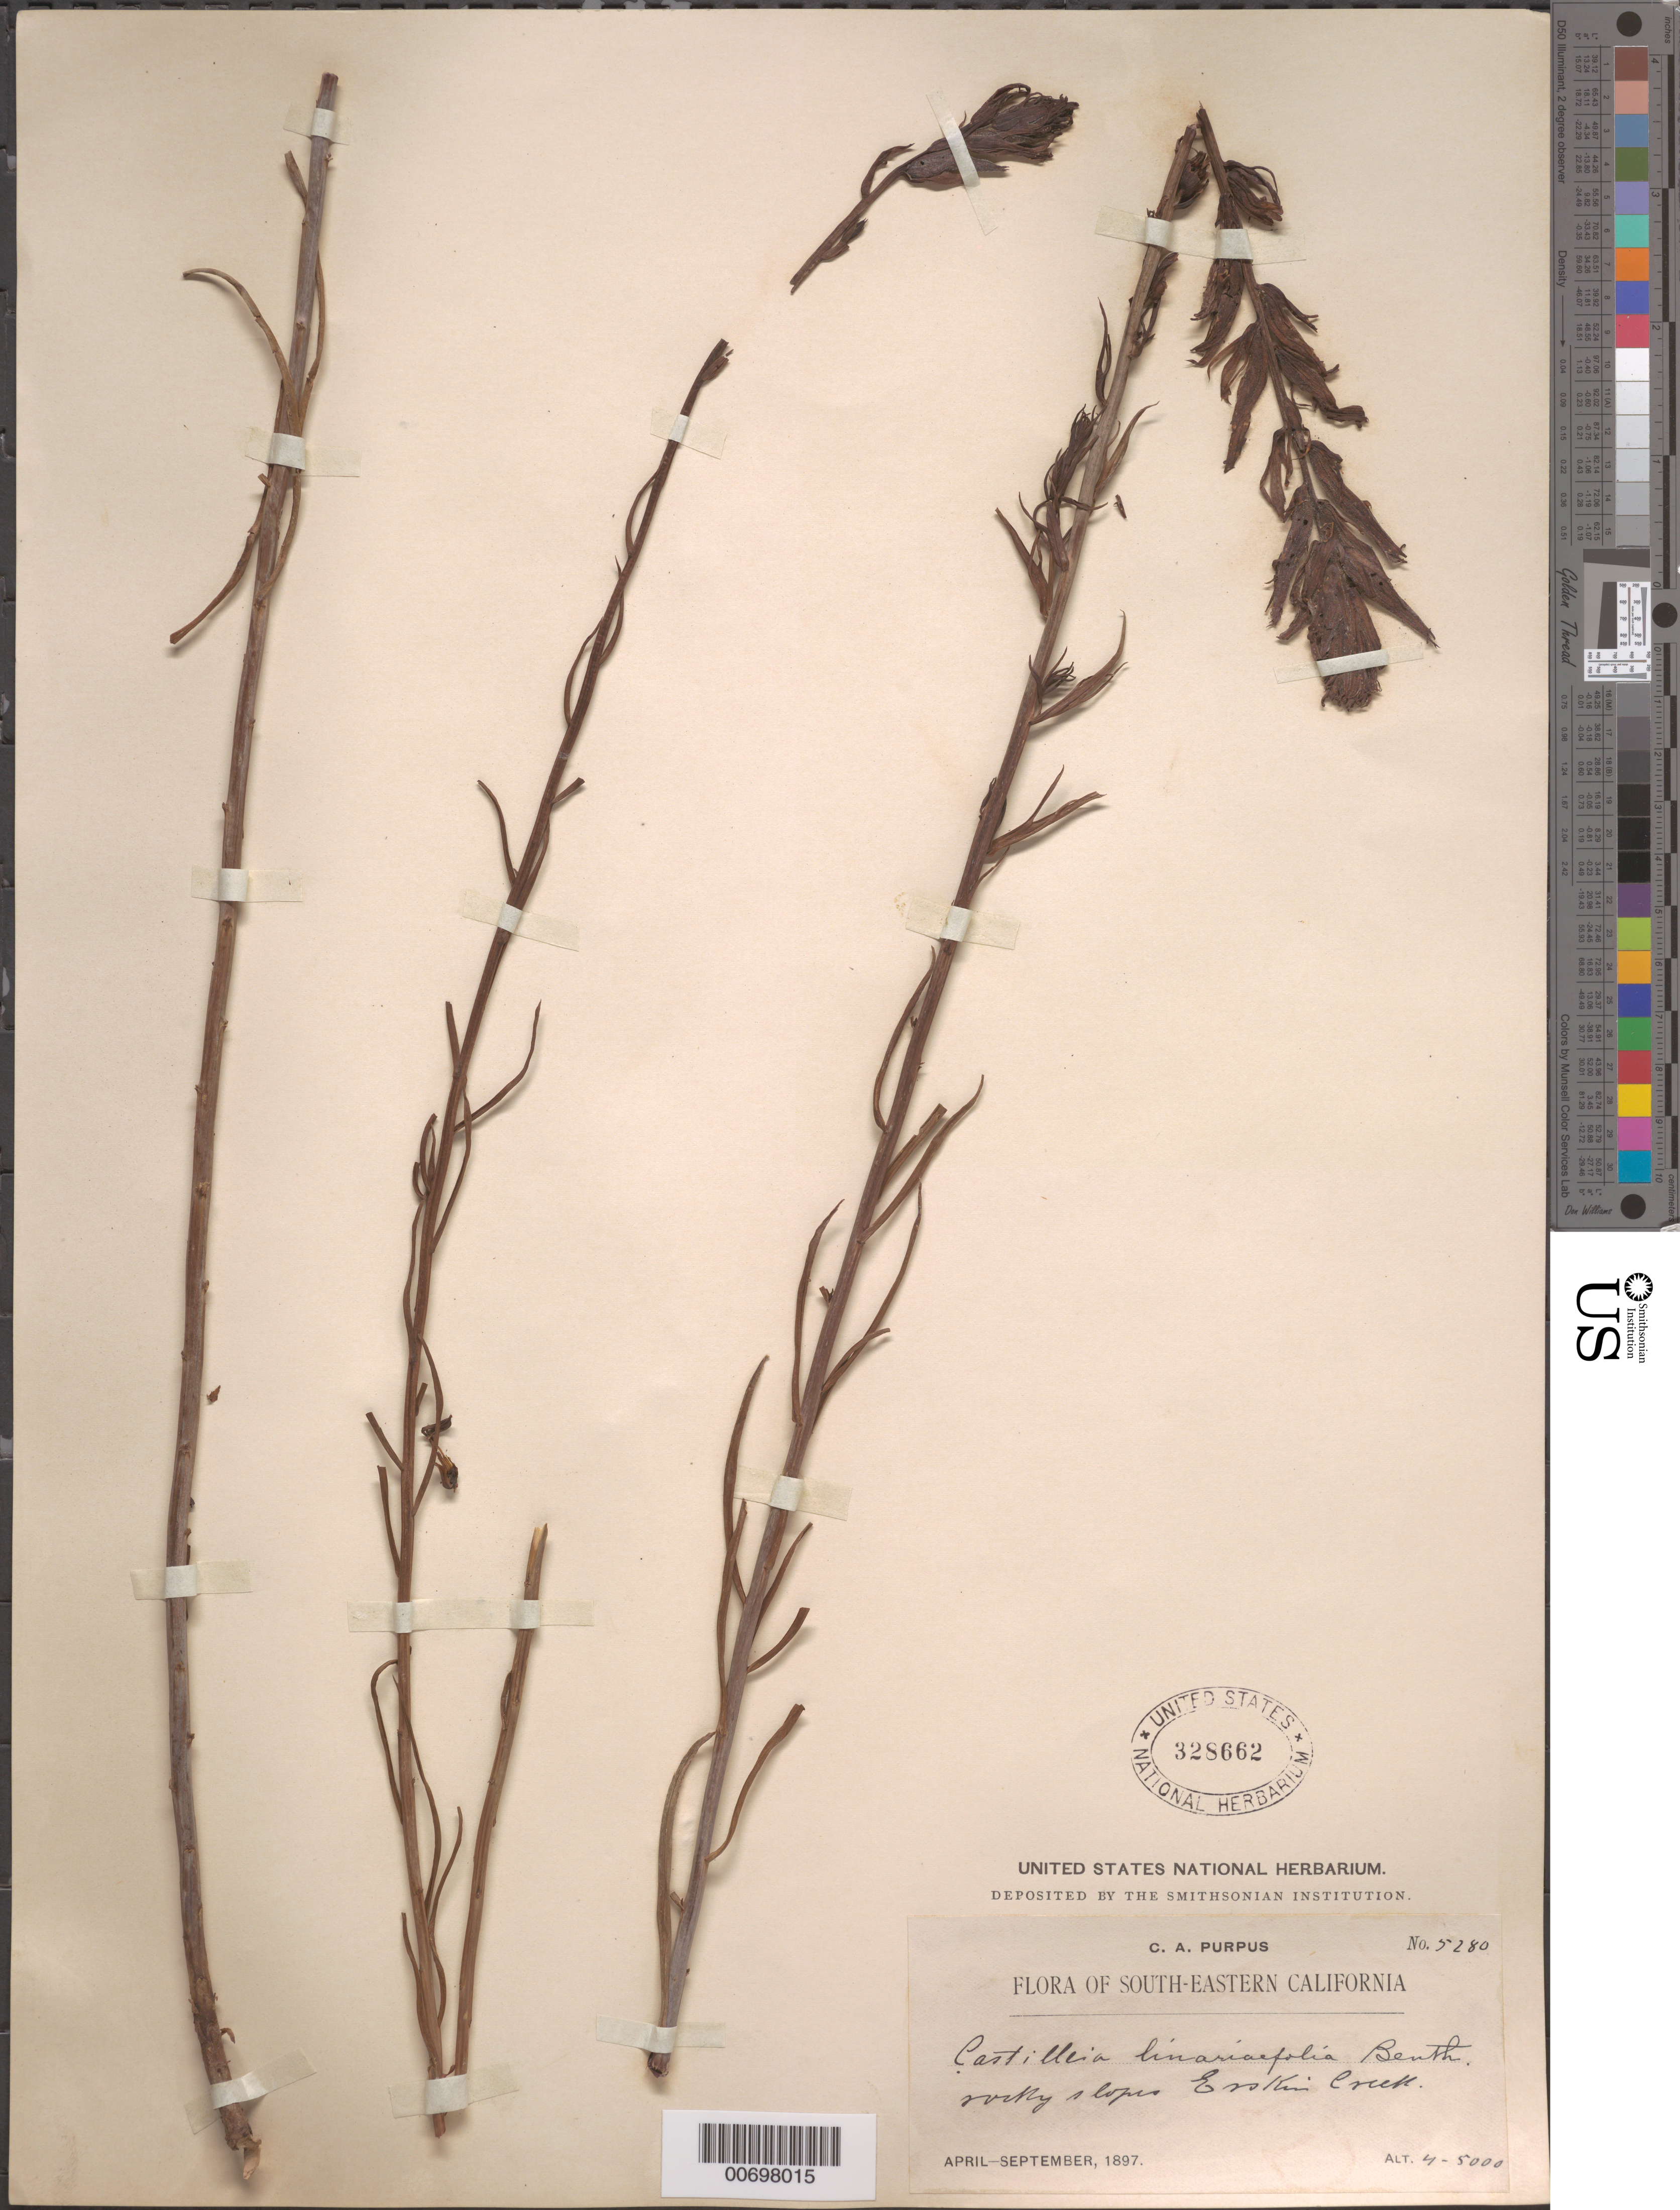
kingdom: Plantae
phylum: Tracheophyta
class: Magnoliopsida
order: Lamiales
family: Orobanchaceae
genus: Castilleja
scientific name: Castilleja linariifolia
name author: Benth.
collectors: C. A. Purpus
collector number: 5280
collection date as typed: Apr 1897 to -- Sep 1897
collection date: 1897-04/1897-09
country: United States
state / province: California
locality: Rocky slopes Erskin Creek.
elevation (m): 1219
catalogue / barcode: US 328662